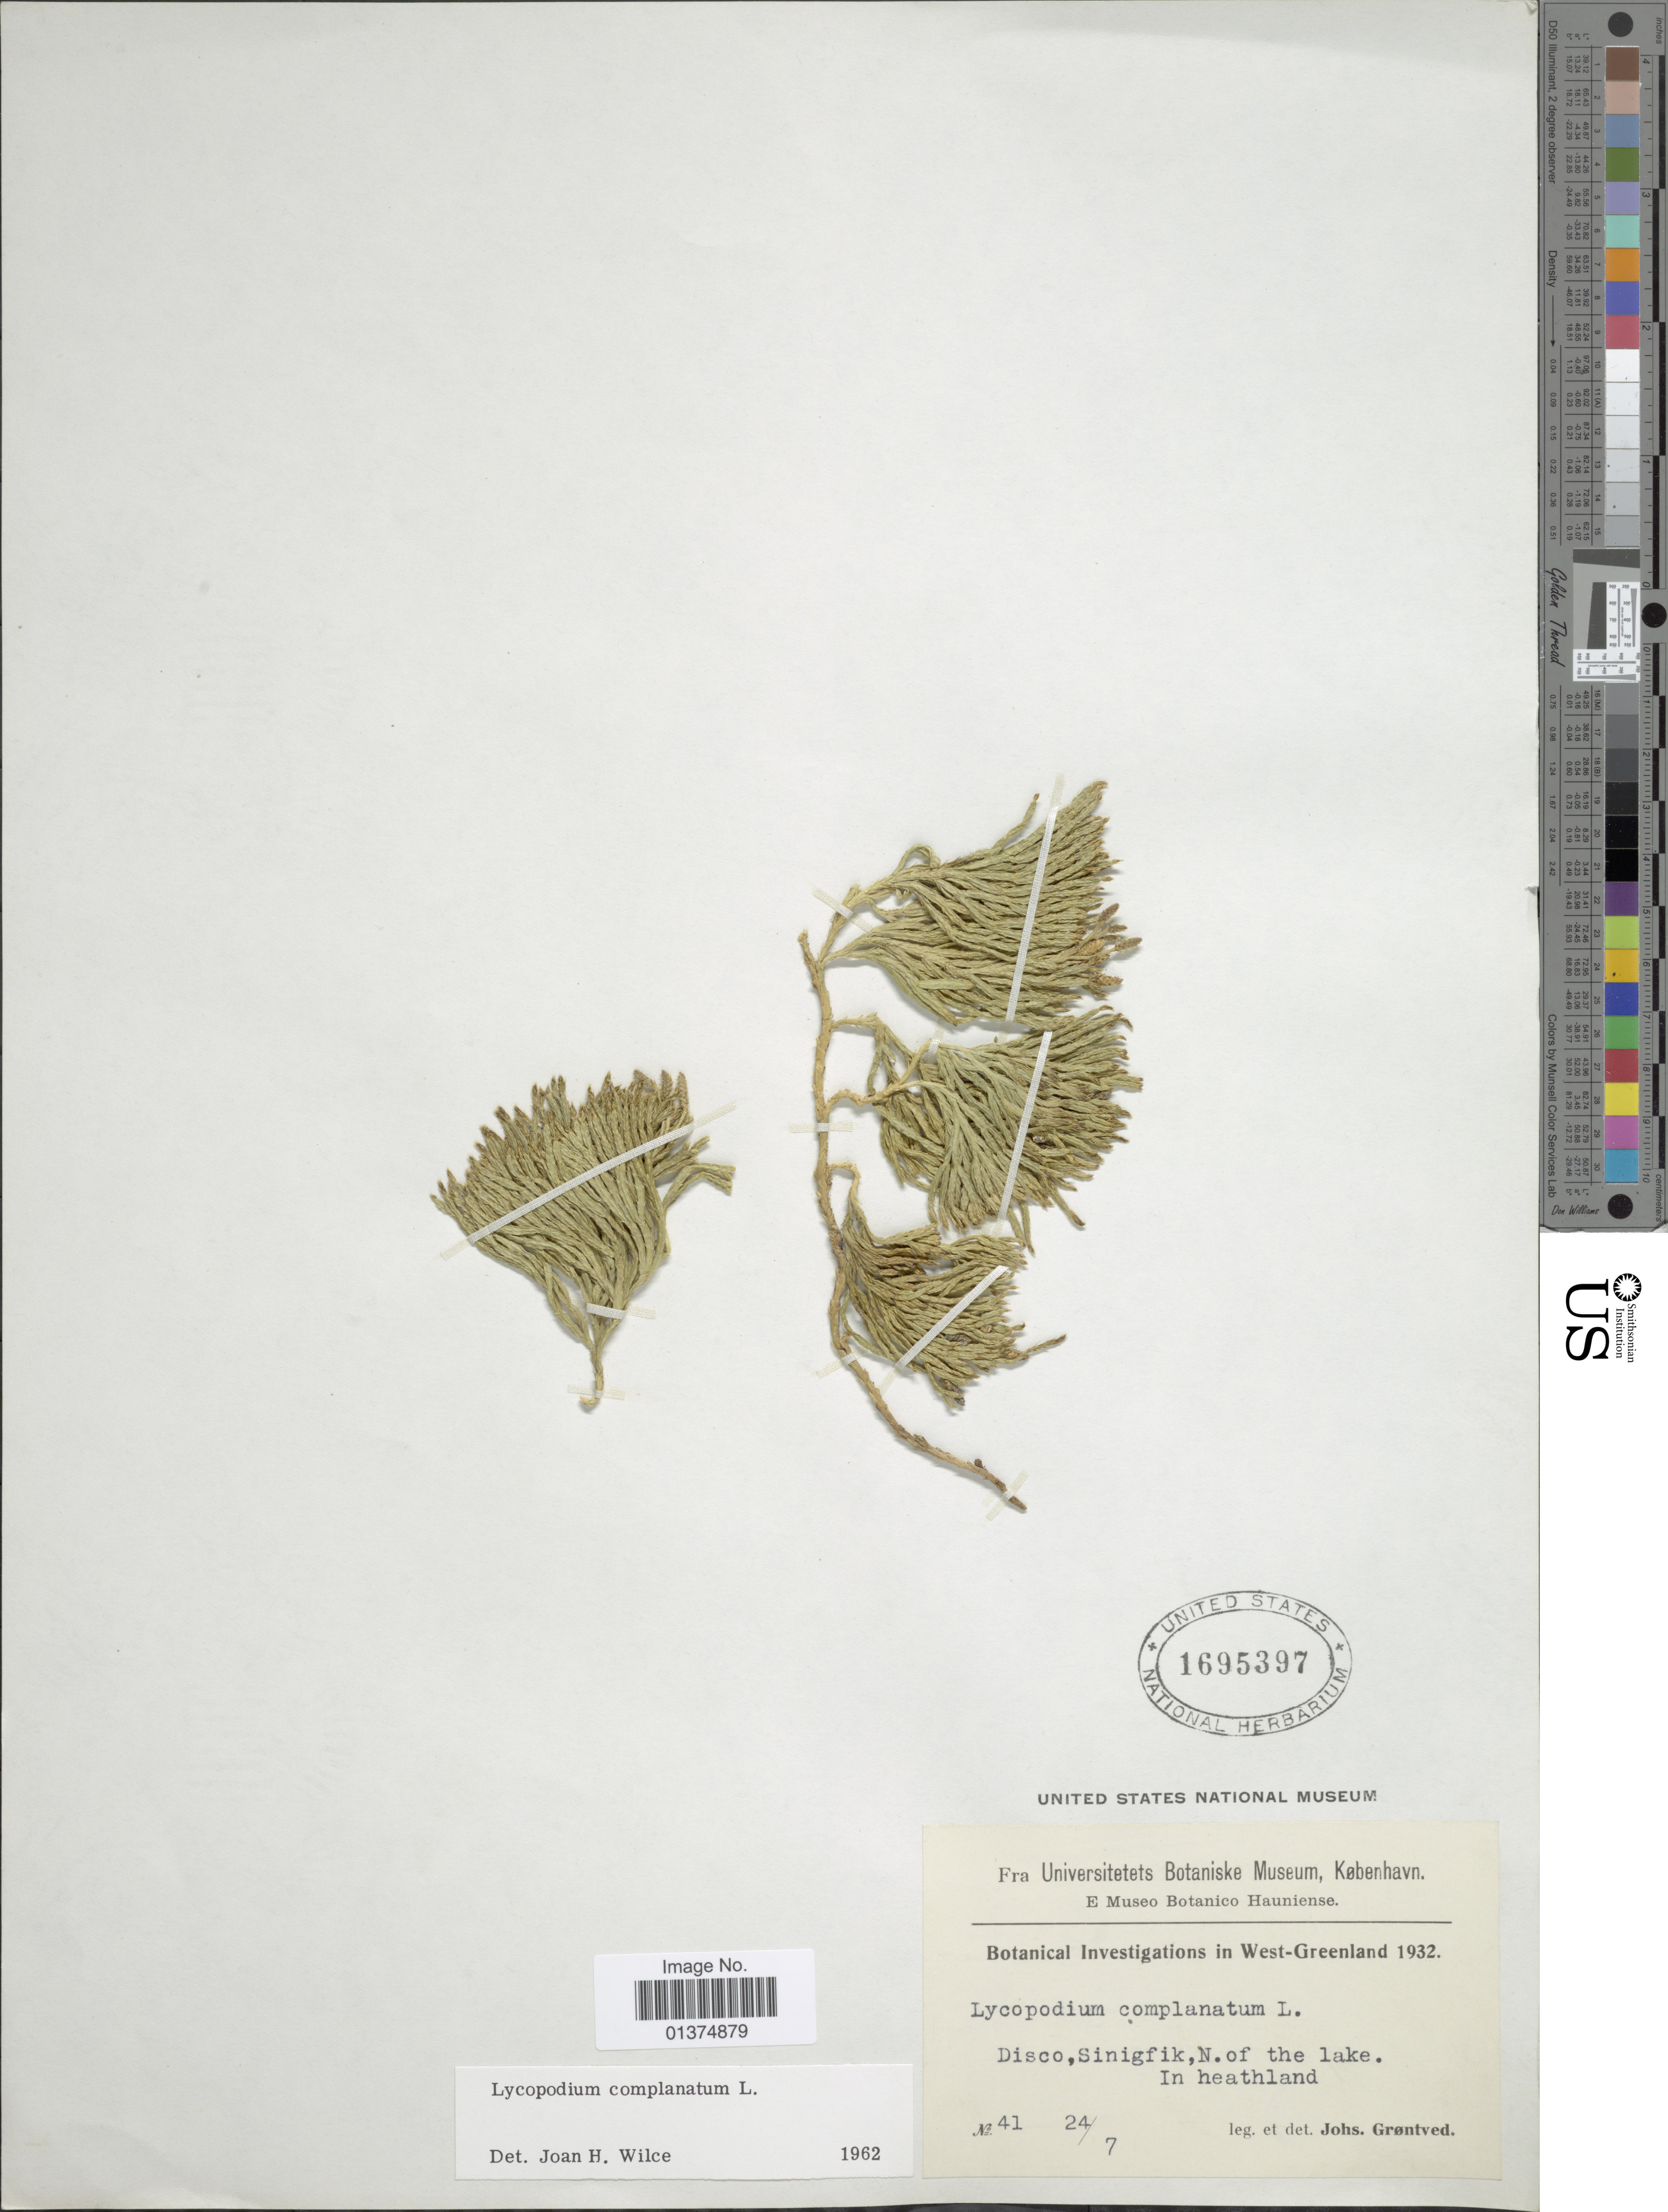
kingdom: Plantae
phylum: Tracheophyta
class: Lycopodiopsida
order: Lycopodiales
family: Lycopodiaceae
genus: Diphasiastrum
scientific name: Diphasiastrum complanatum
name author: (L.) Holub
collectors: J. Grøntved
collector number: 41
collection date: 1932-07-24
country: Greenland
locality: Disko, Sinigfik, N of the lake, In heathland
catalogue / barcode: US 1695397